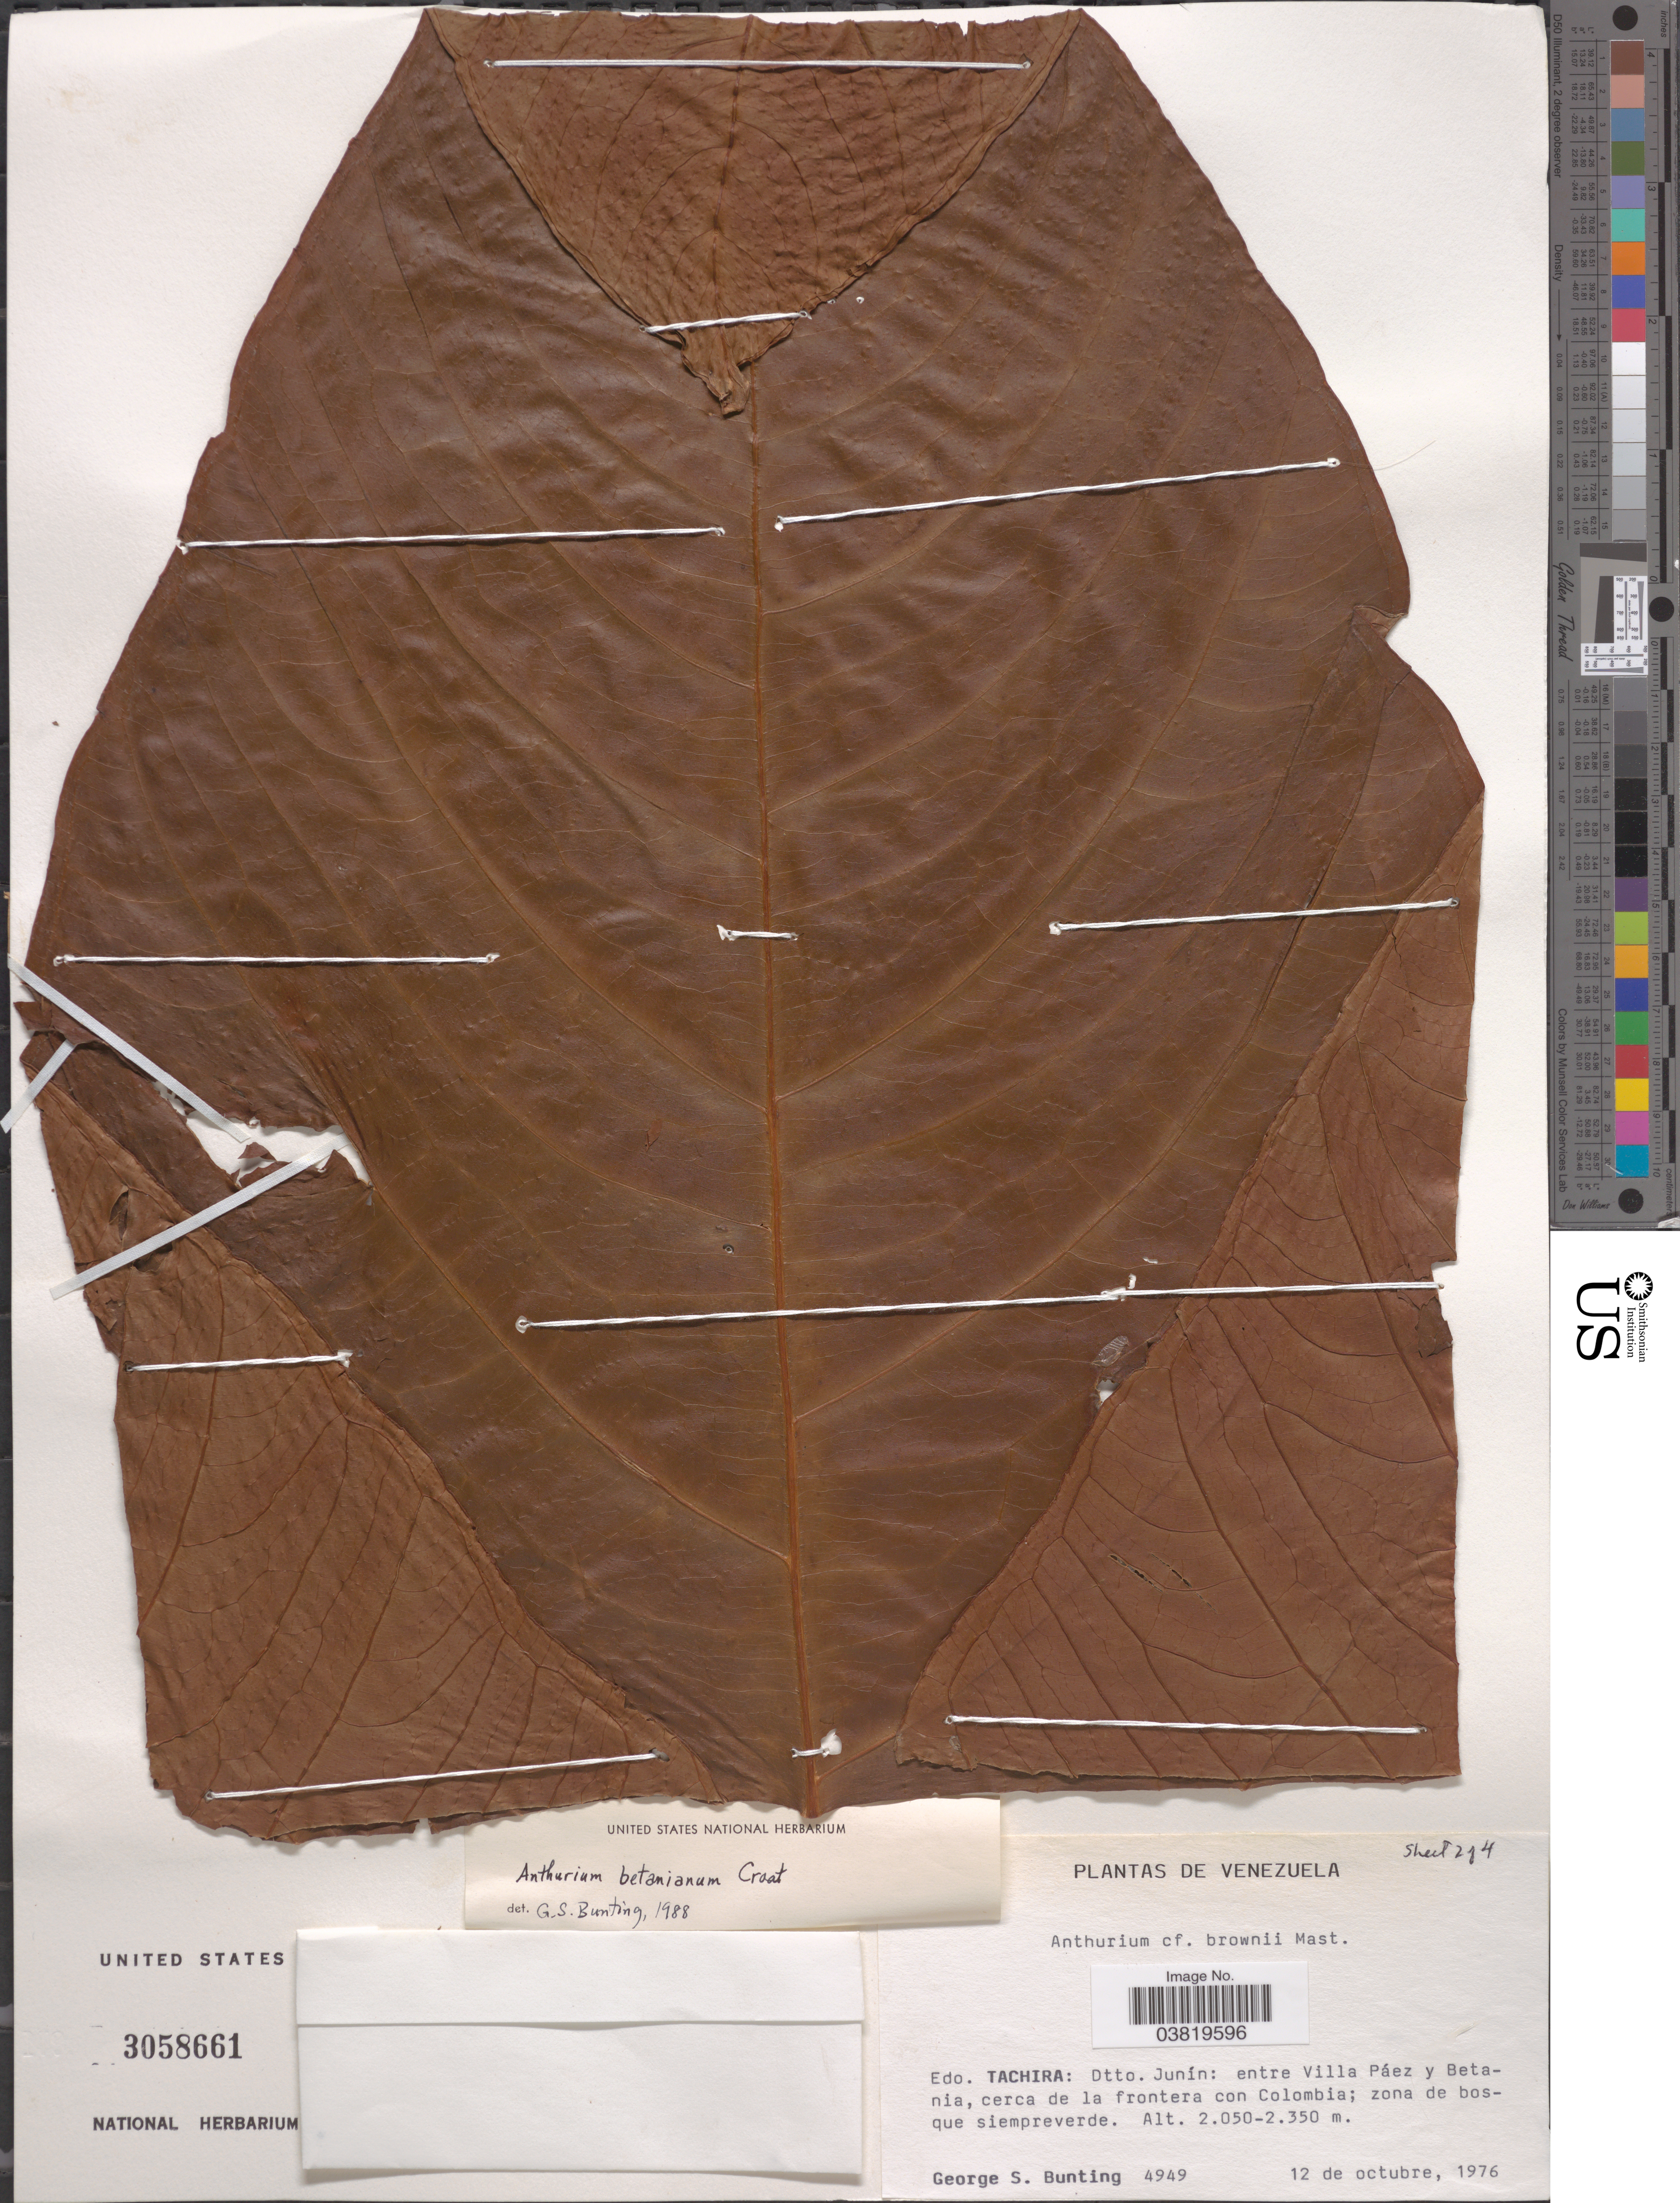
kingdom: Plantae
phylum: Tracheophyta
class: Liliopsida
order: Alismatales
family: Araceae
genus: Anthurium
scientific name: Anthurium betanianum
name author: Croat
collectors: G. S. Bunting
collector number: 4949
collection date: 1976-10-12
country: Venezuela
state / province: Tachira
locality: Dtto. Junín: entre Villa Páez y Betania, cerca de la frontera con Colombia.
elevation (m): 2050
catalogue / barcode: US 3058661